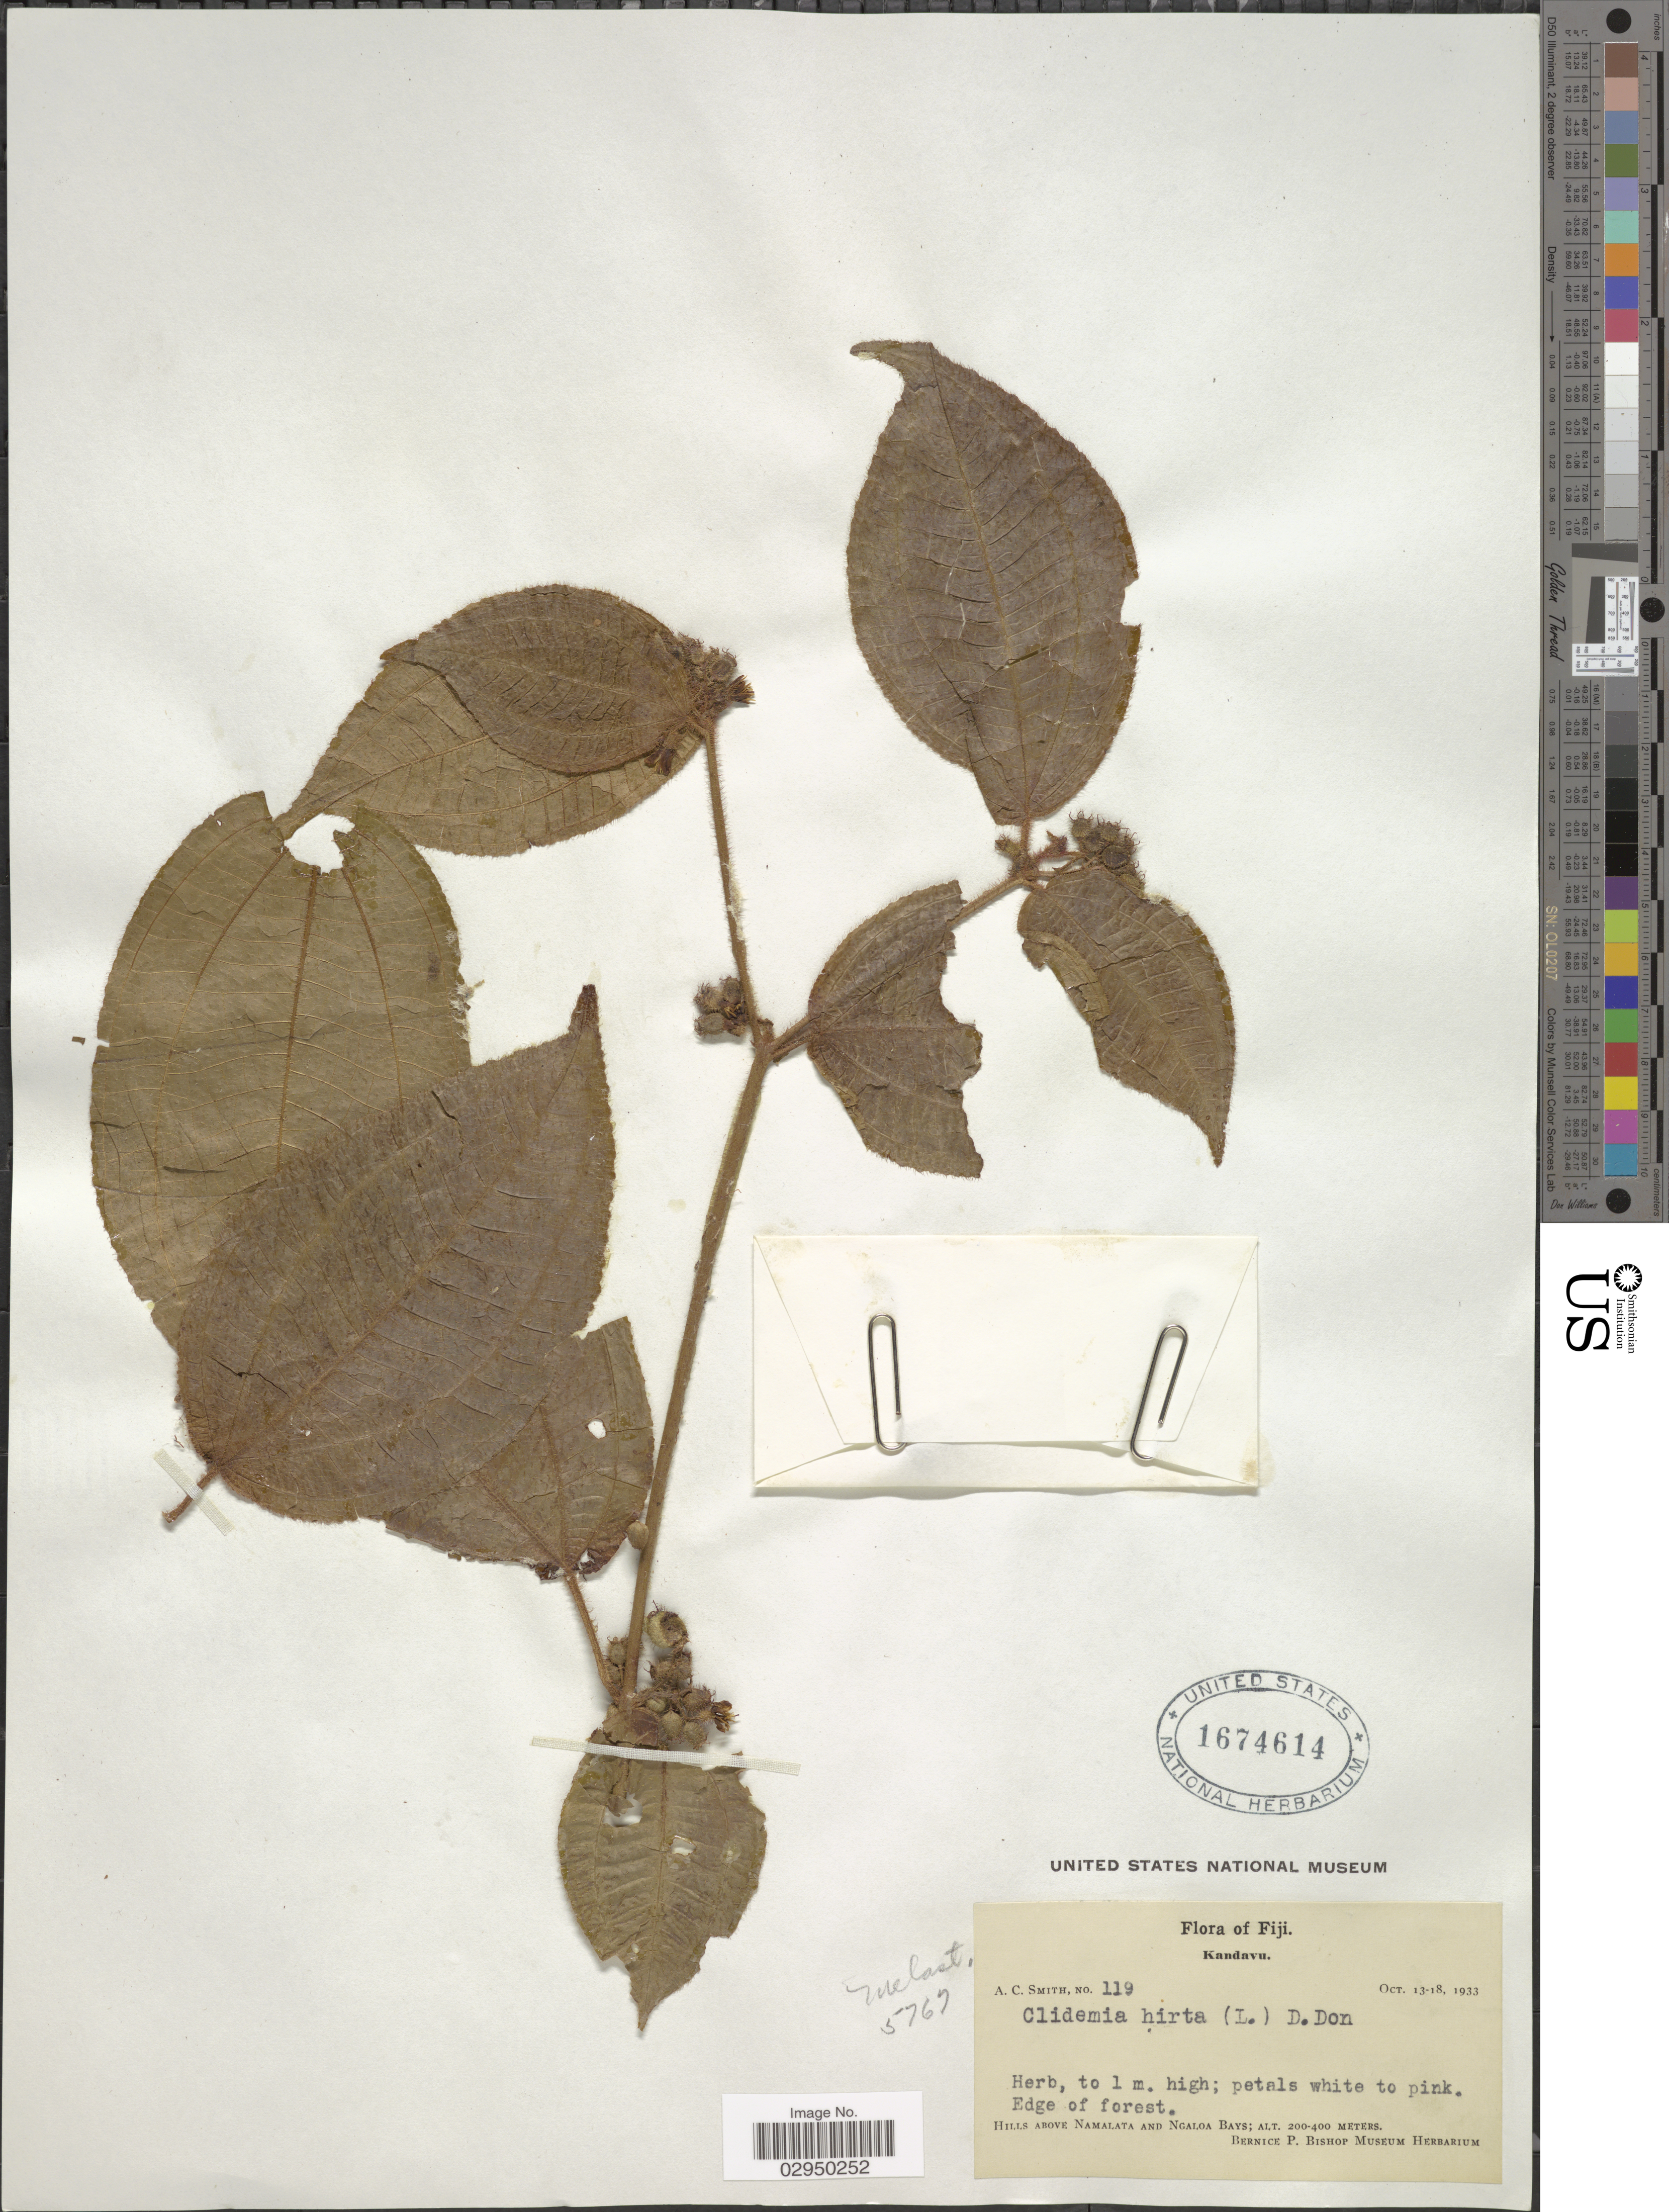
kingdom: Plantae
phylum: Tracheophyta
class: Magnoliopsida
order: Myrtales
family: Melastomataceae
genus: Miconia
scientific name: Miconia crenata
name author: (Vahl) Michelang.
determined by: Wagner, W. L., (BOT), Smithsonian Institution - National Museum of Natural History (UNITED STATES)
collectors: A. C. Smith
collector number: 119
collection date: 1933-10-13/1933-10-18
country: Fiji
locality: Kandavu. Hills above Namalata and Ngaloa Bays.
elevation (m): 200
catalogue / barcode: US 1674614